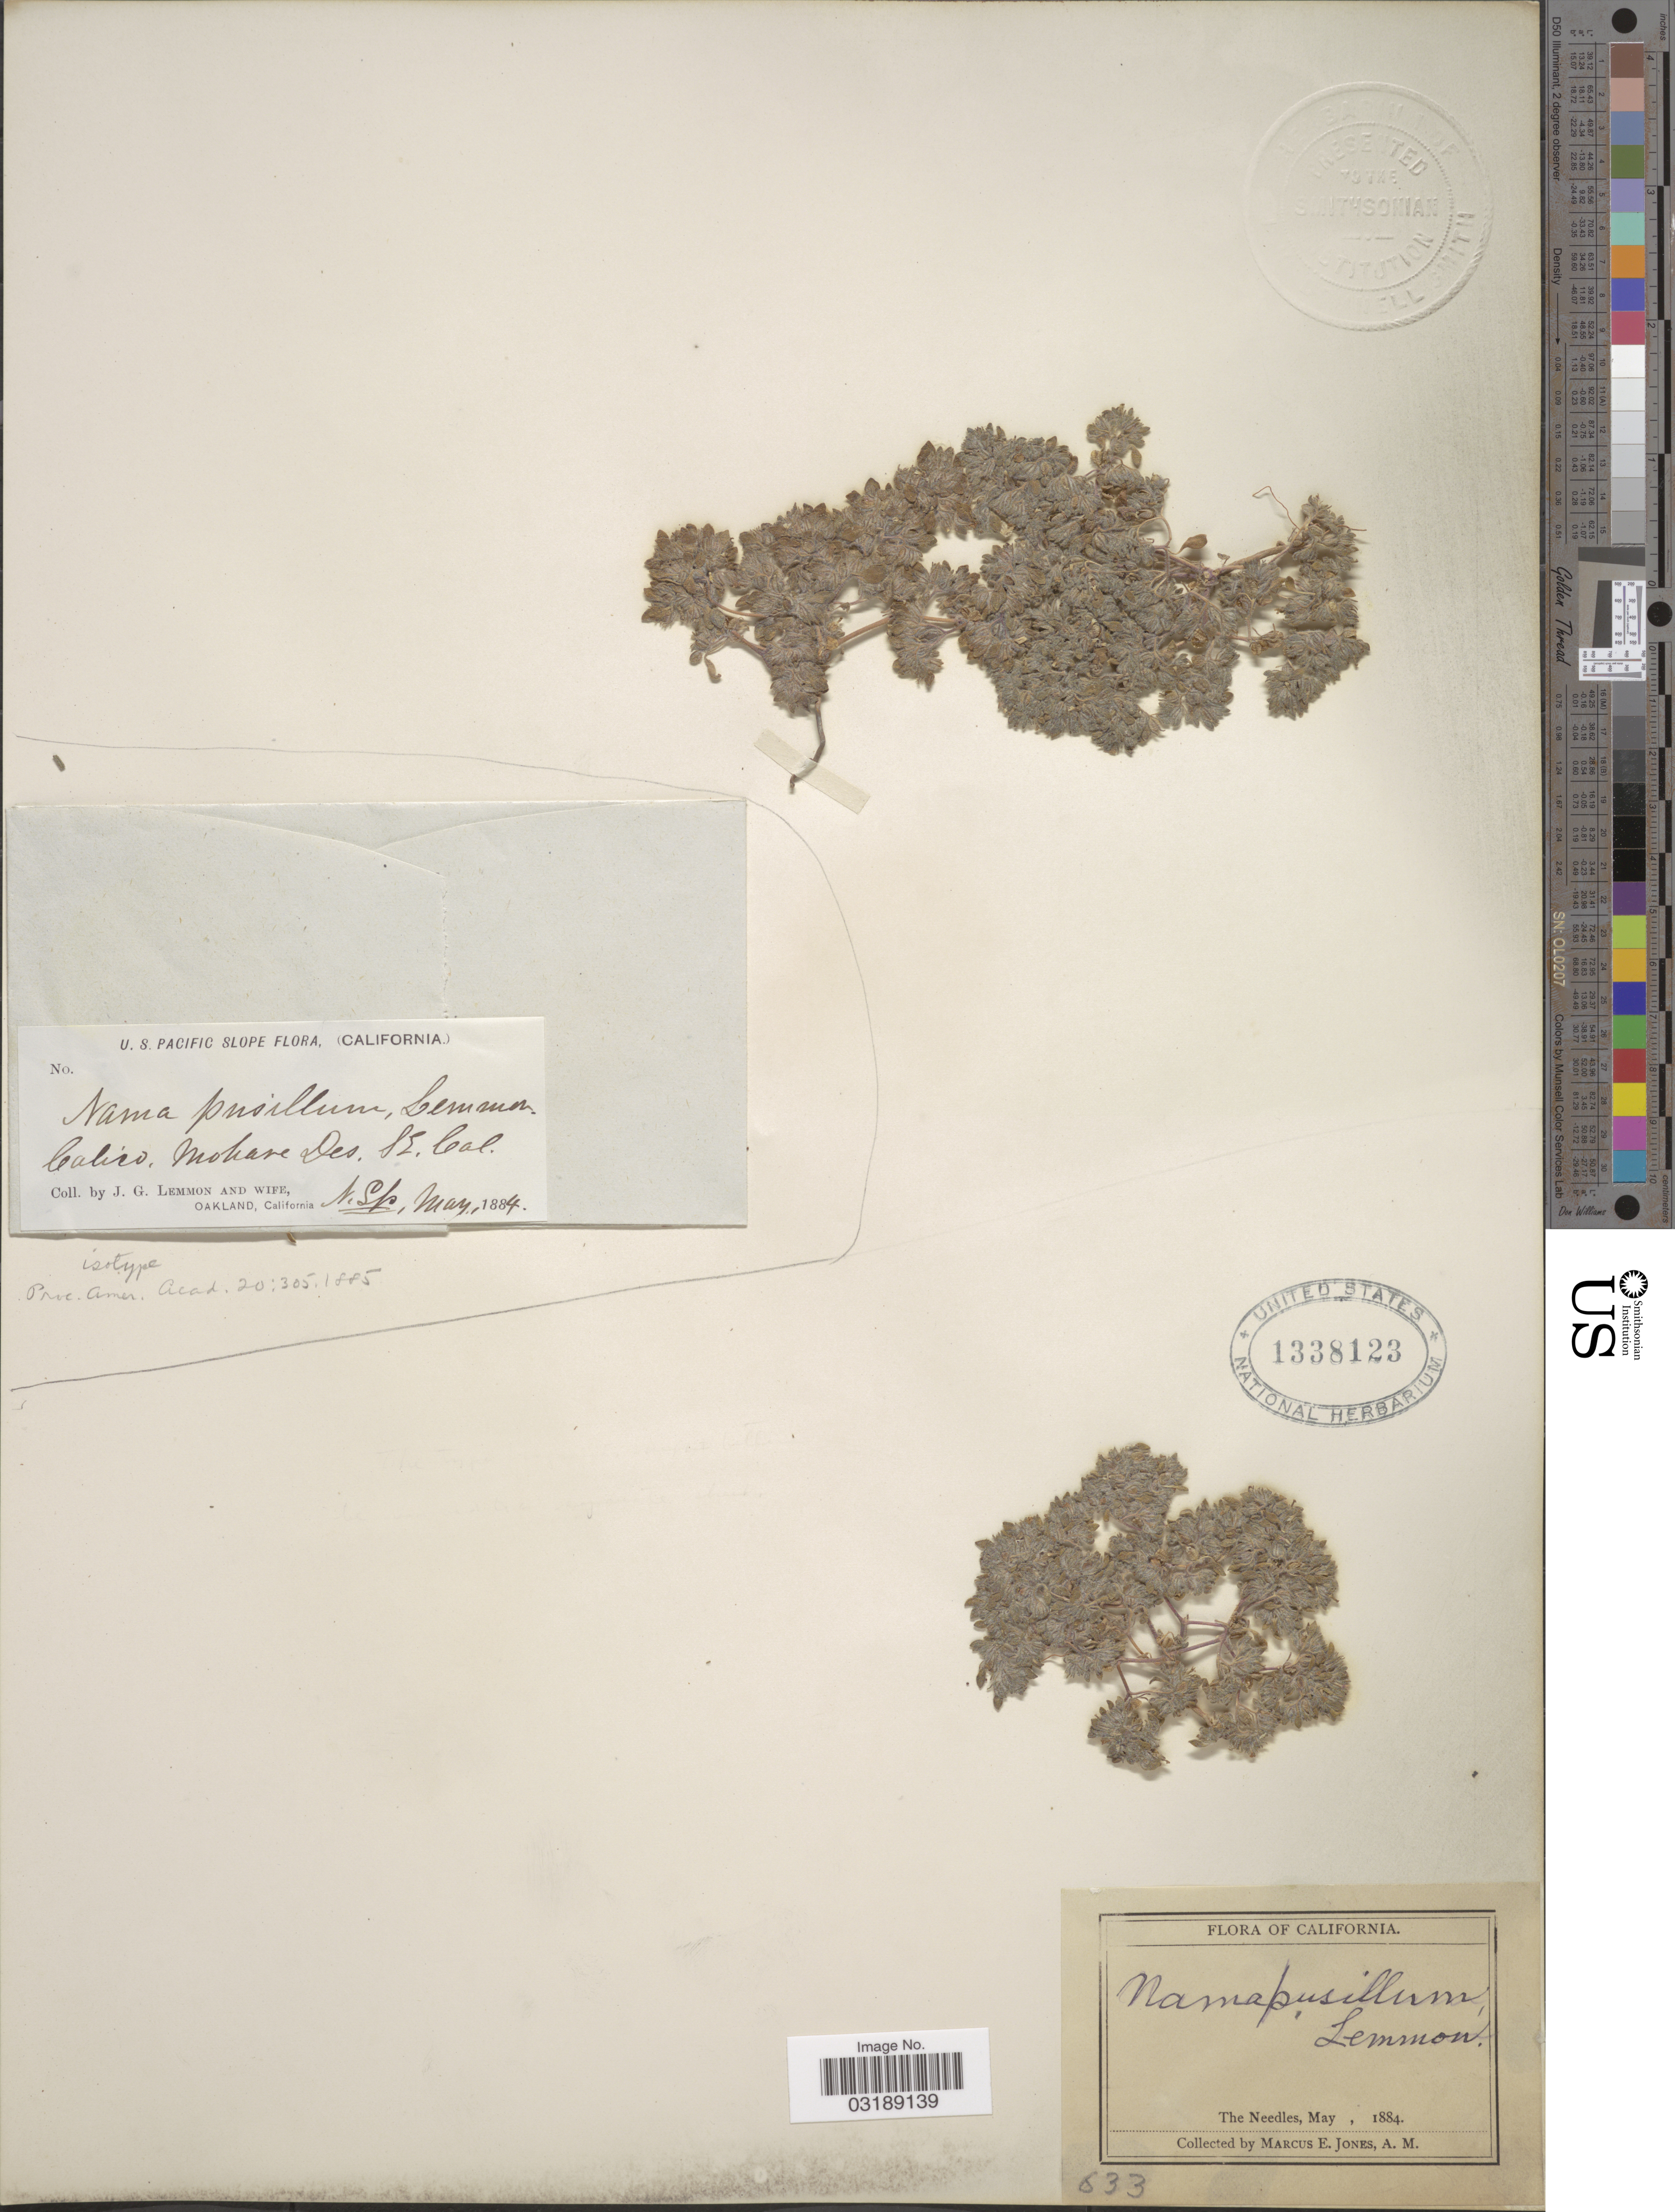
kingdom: Plantae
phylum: Tracheophyta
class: Magnoliopsida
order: Boraginales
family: Namaceae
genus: Nama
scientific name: Nama pusillum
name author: Lemmon ex A. Gray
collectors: M. E. Jones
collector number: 633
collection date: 1884-05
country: United States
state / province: California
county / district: San Bernardino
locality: The Needles.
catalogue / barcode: US 1338123